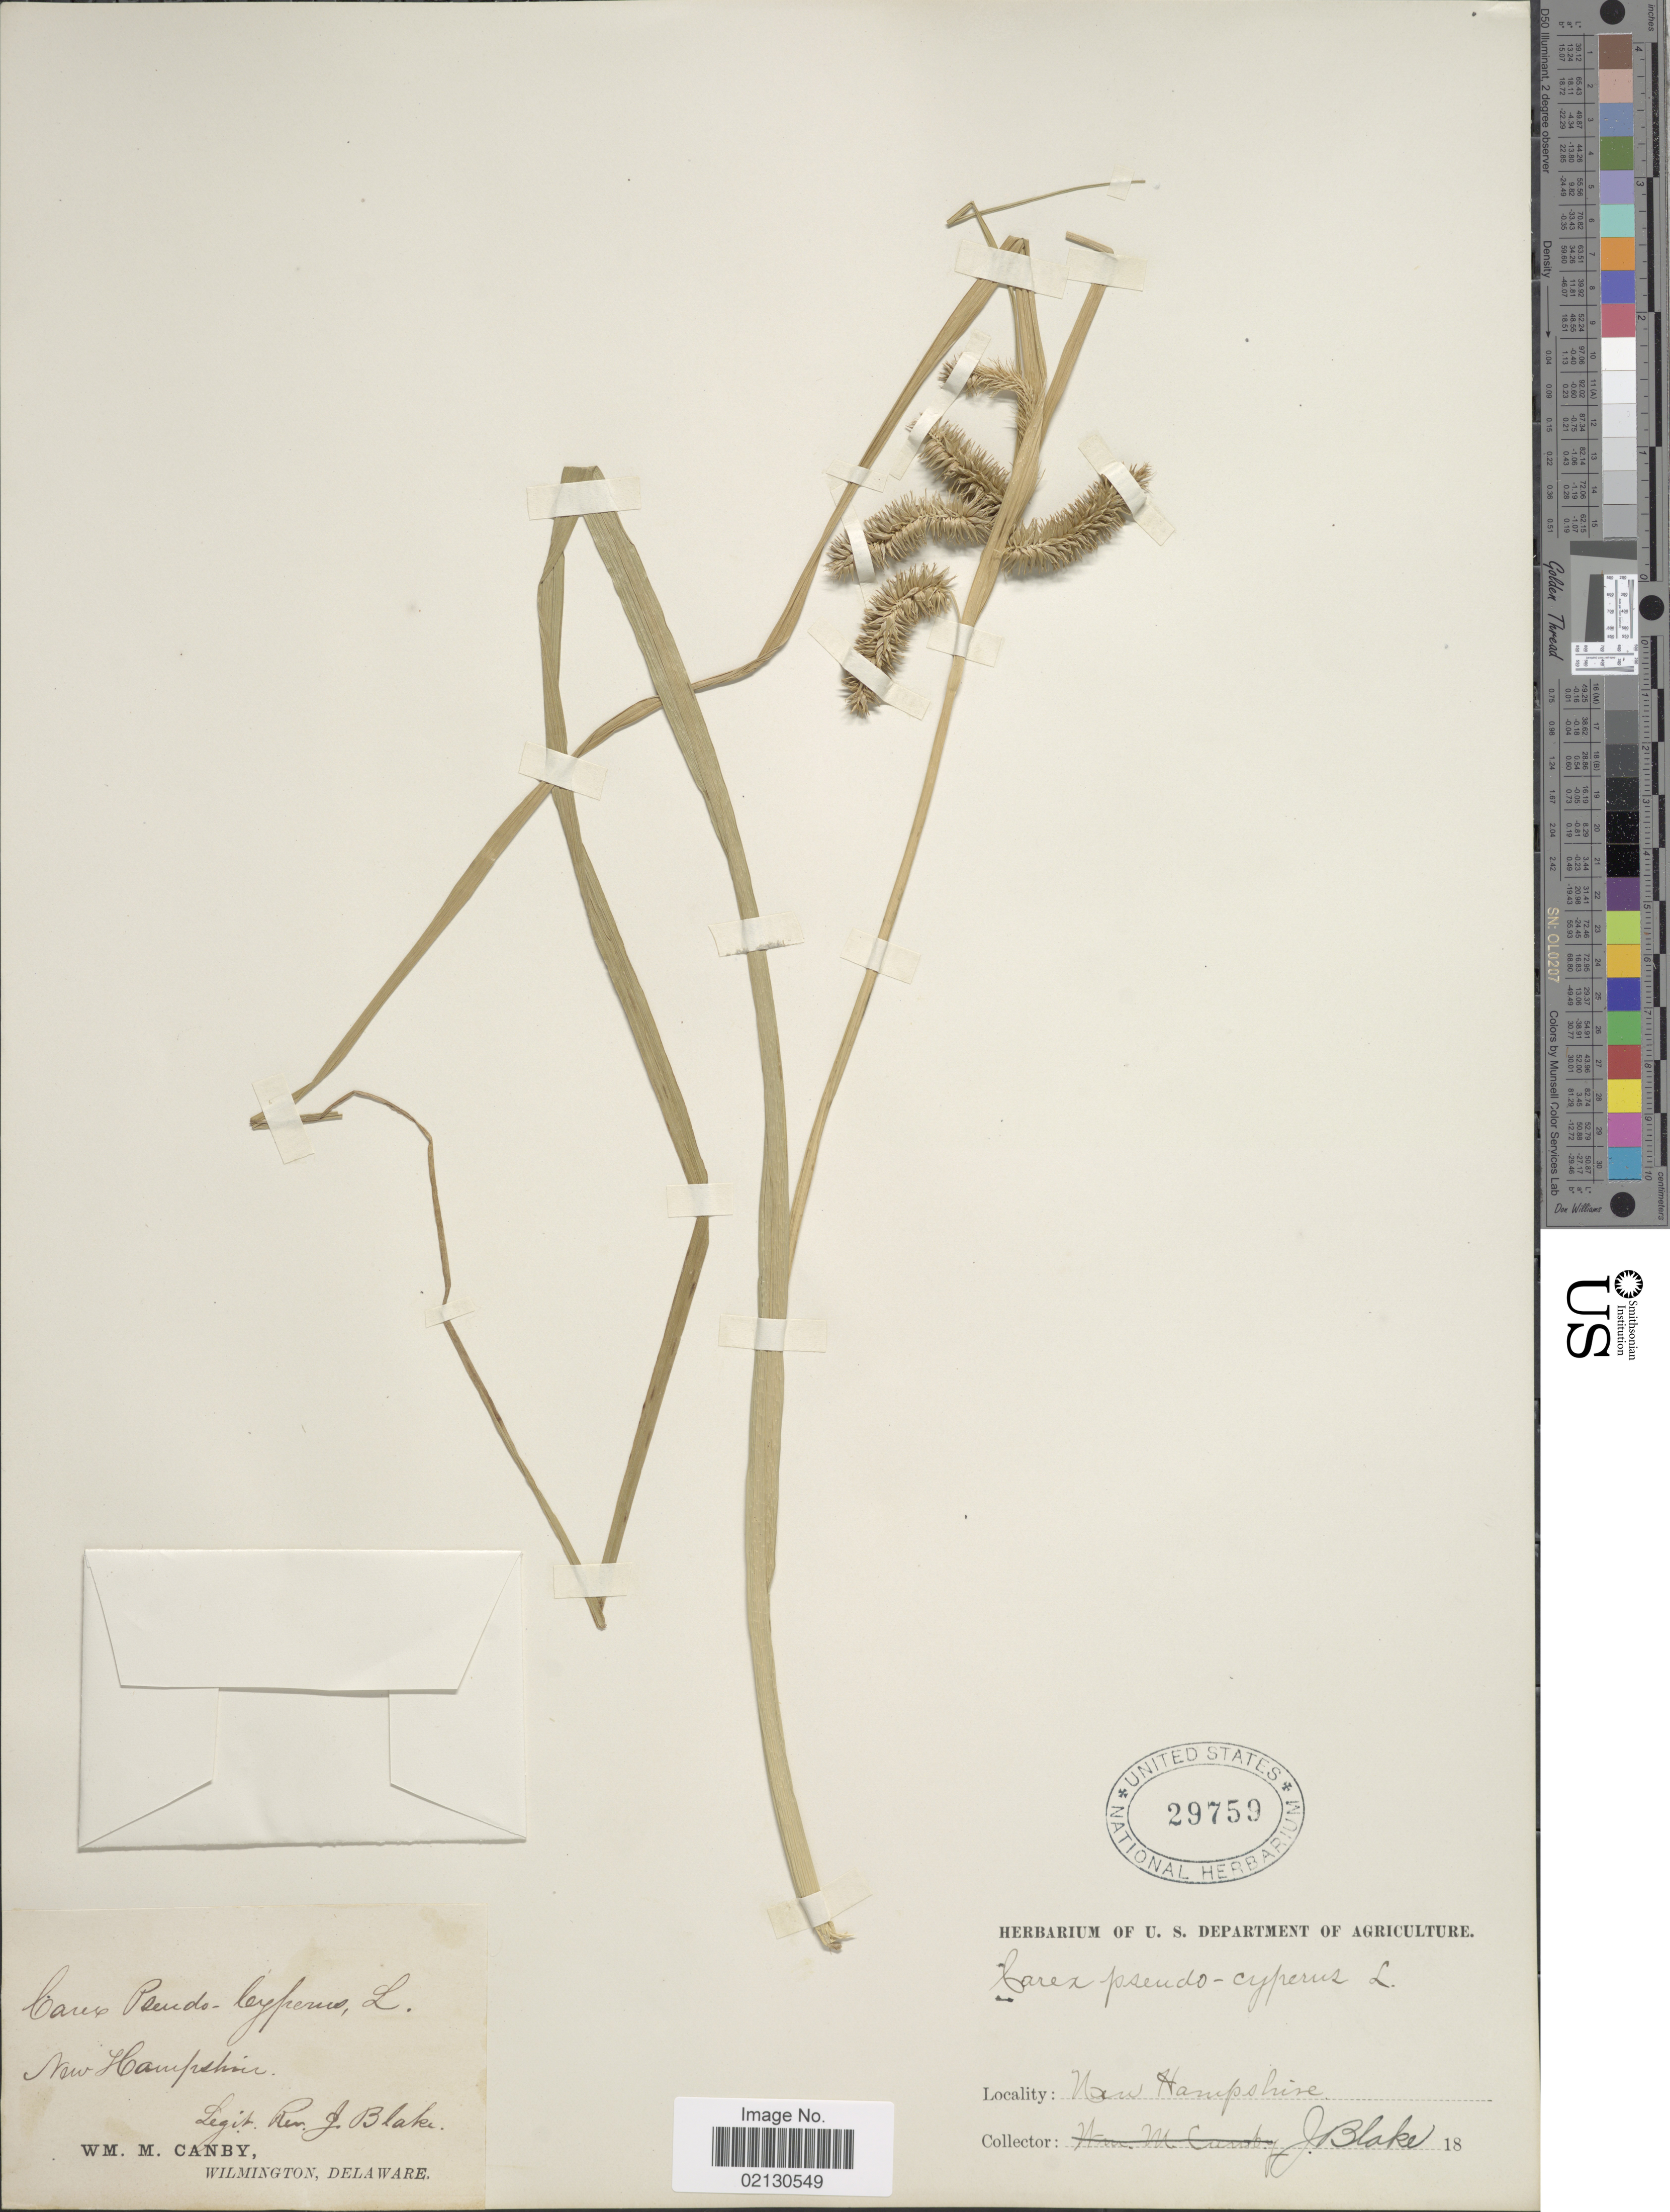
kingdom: Plantae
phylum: Tracheophyta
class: Liliopsida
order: Poales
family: Cyperaceae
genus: Carex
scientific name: Carex pseudocyperus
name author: L.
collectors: J. Blake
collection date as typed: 18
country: United States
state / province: New Hampshire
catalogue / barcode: US 29759